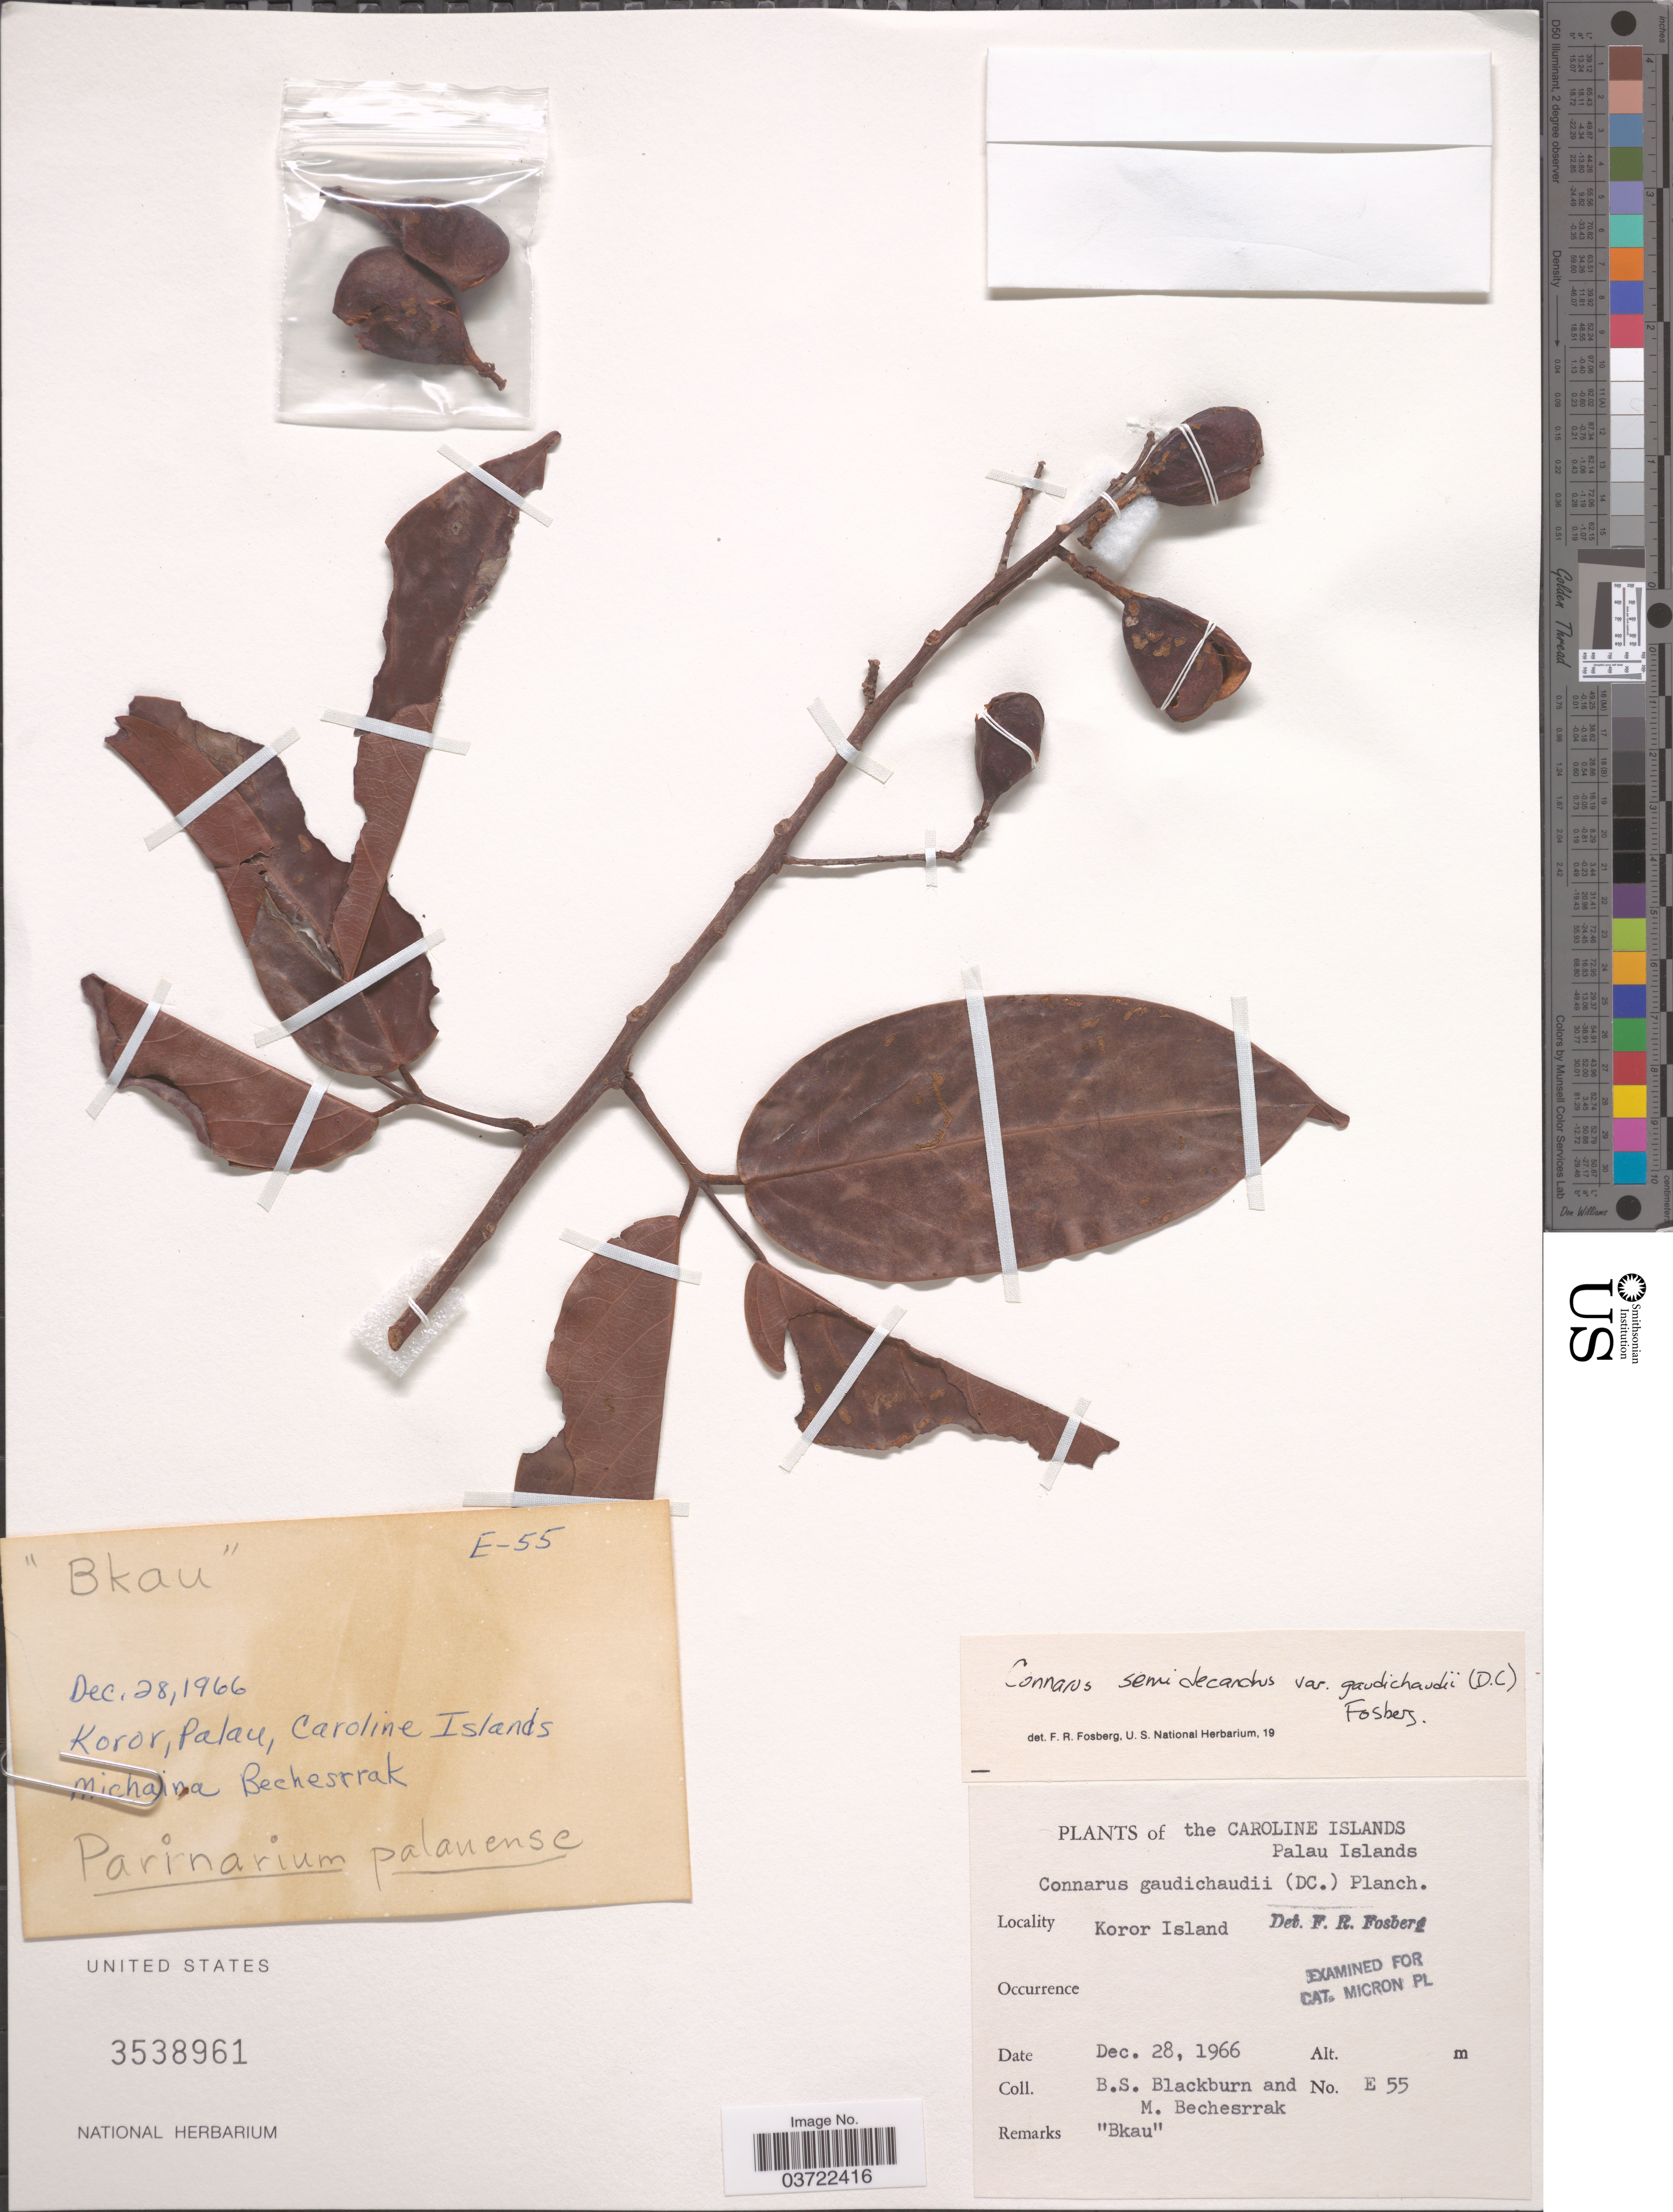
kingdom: Plantae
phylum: Tracheophyta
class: Magnoliopsida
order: Oxalidales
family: Connaraceae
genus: Connarus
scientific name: Connarus semidecandrus var. gaudichaudii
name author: (DC.) Fosberg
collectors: B. S. Blackburn & M. Bechesrrak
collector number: E55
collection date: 1966-12-28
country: Palau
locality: Caroline Islands. Palau Islands. Koror Island. Koror, Palau, Michalina Bechesrrak.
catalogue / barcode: US 3538961